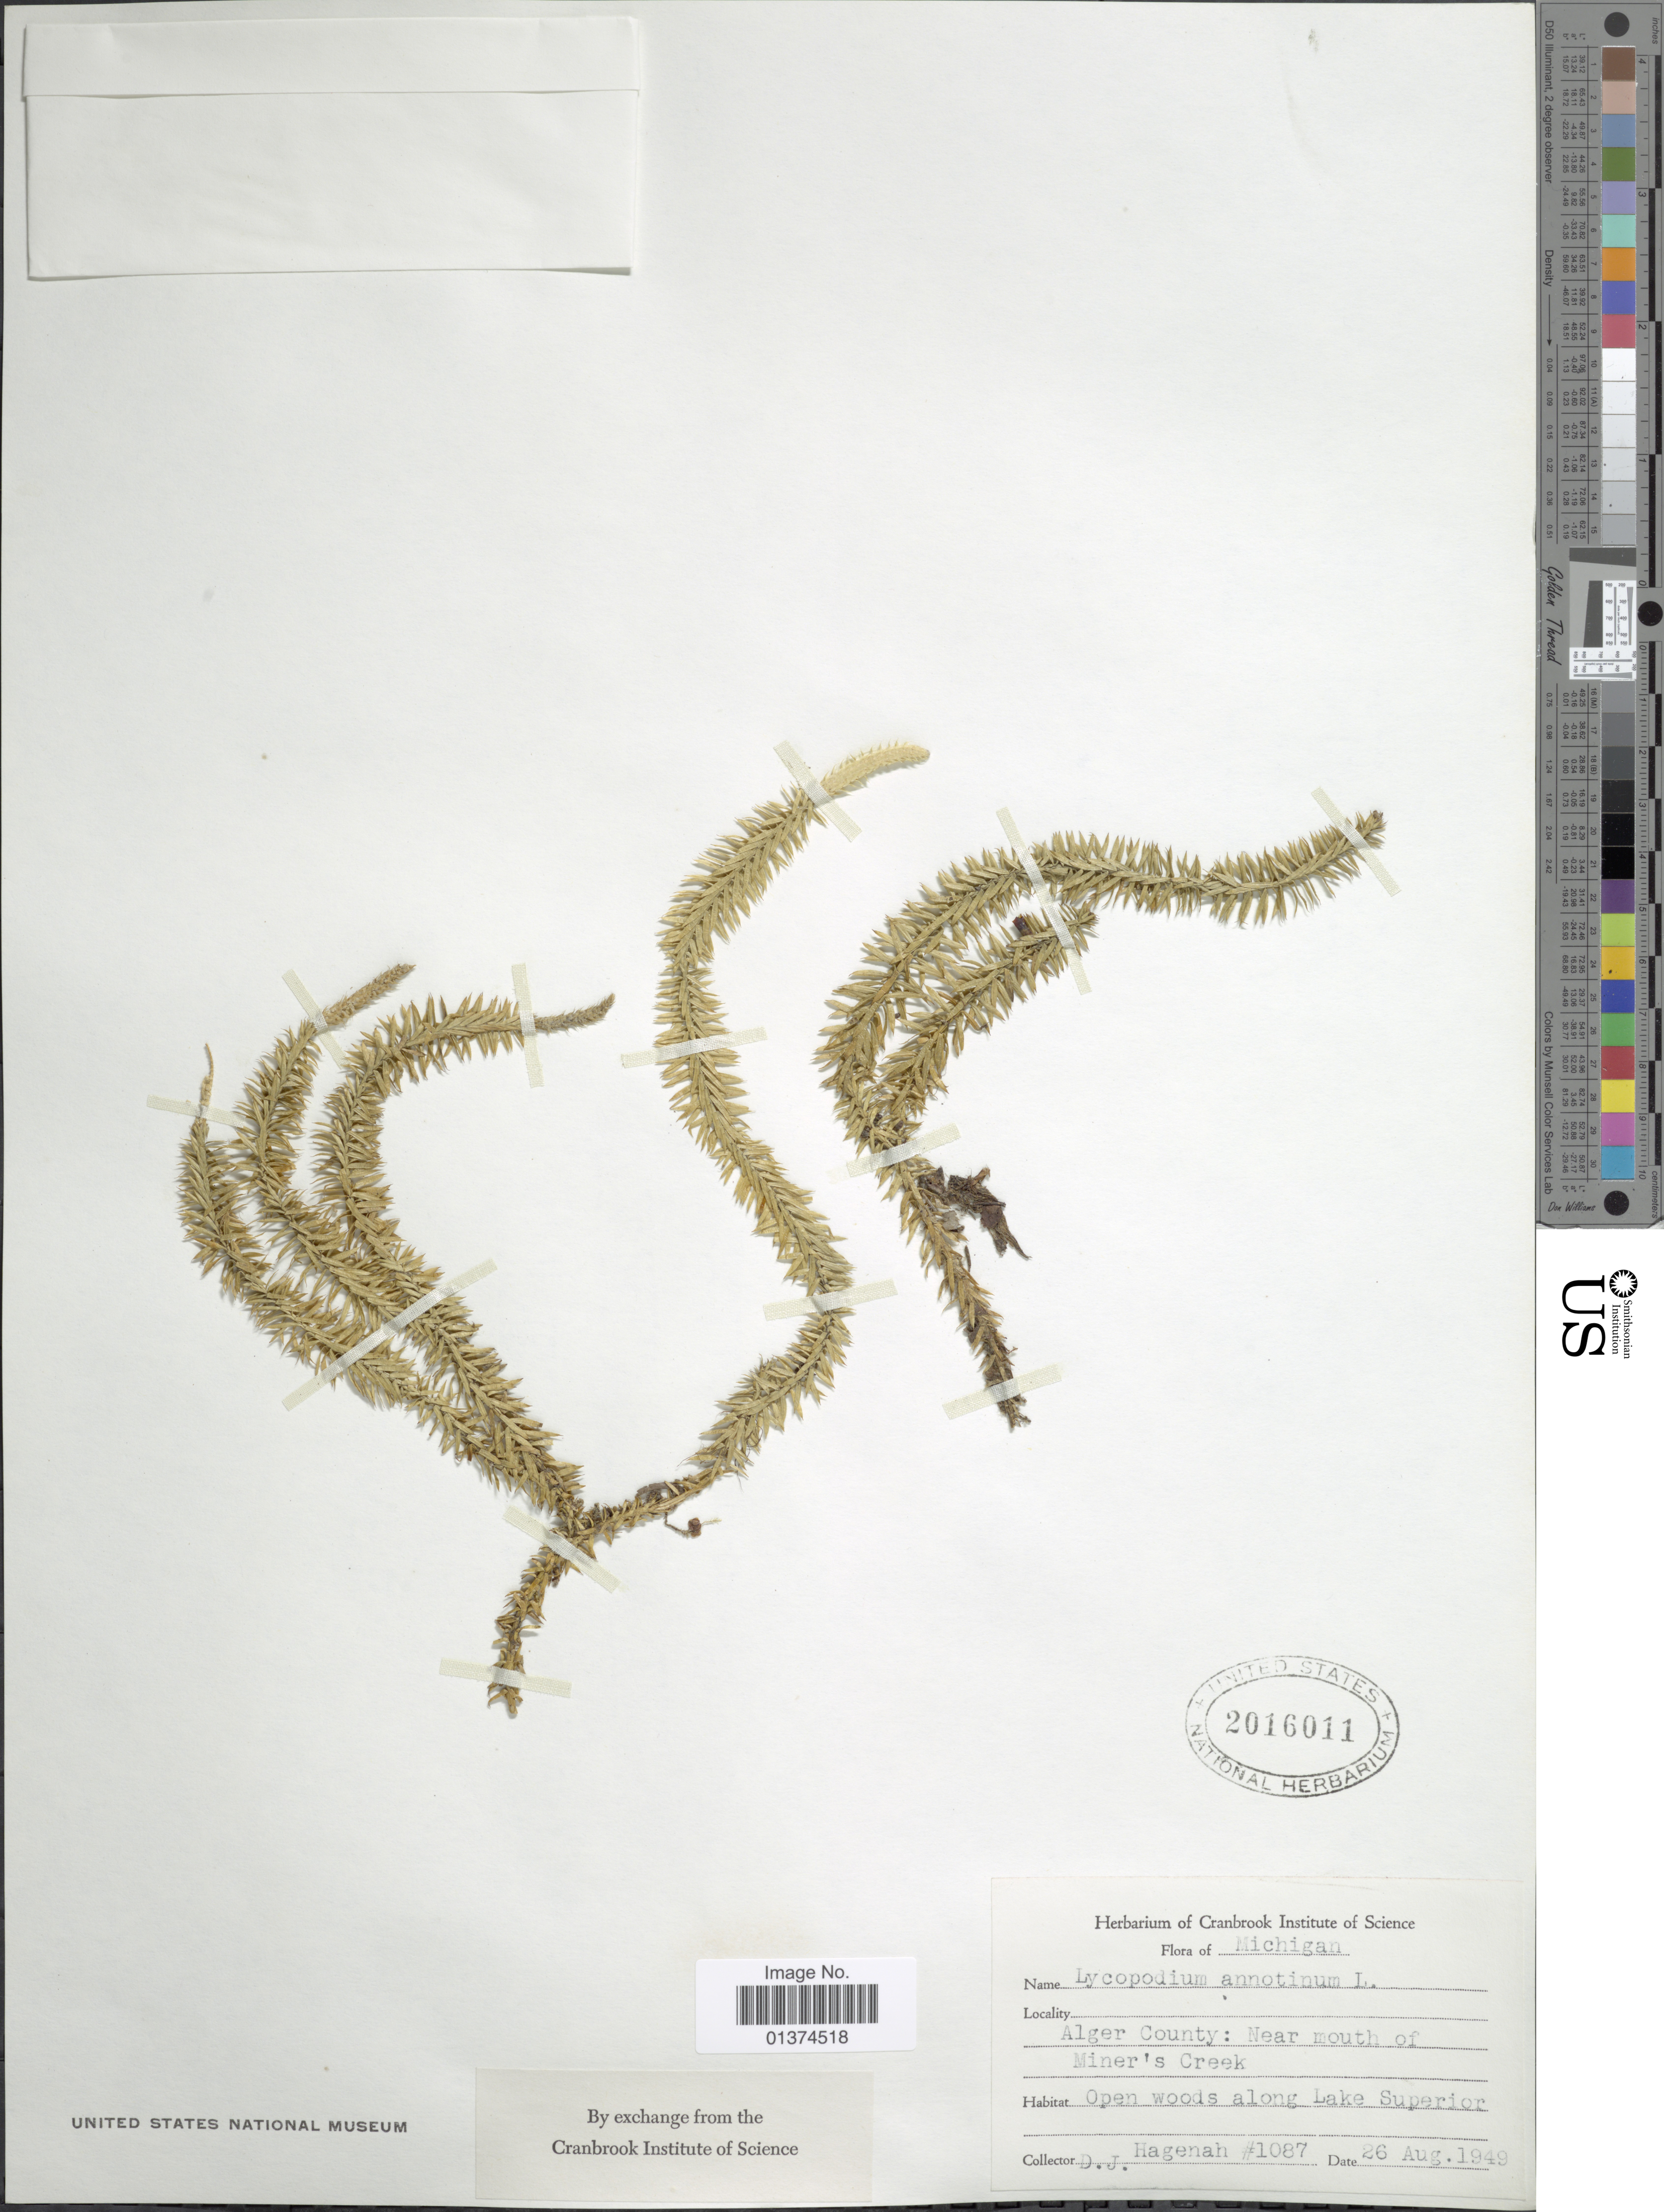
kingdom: Plantae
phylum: Tracheophyta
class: Lycopodiopsida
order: Lycopodiales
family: Lycopodiaceae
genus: Spinulum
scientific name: Spinulum annotinum subsp. annotinum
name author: (L.) A. Haines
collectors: D. Hagenah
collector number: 1087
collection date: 1949-08-26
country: United States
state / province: Michigan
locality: Alger County: Near mouth of Miner's Creek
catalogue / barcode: US 2016011